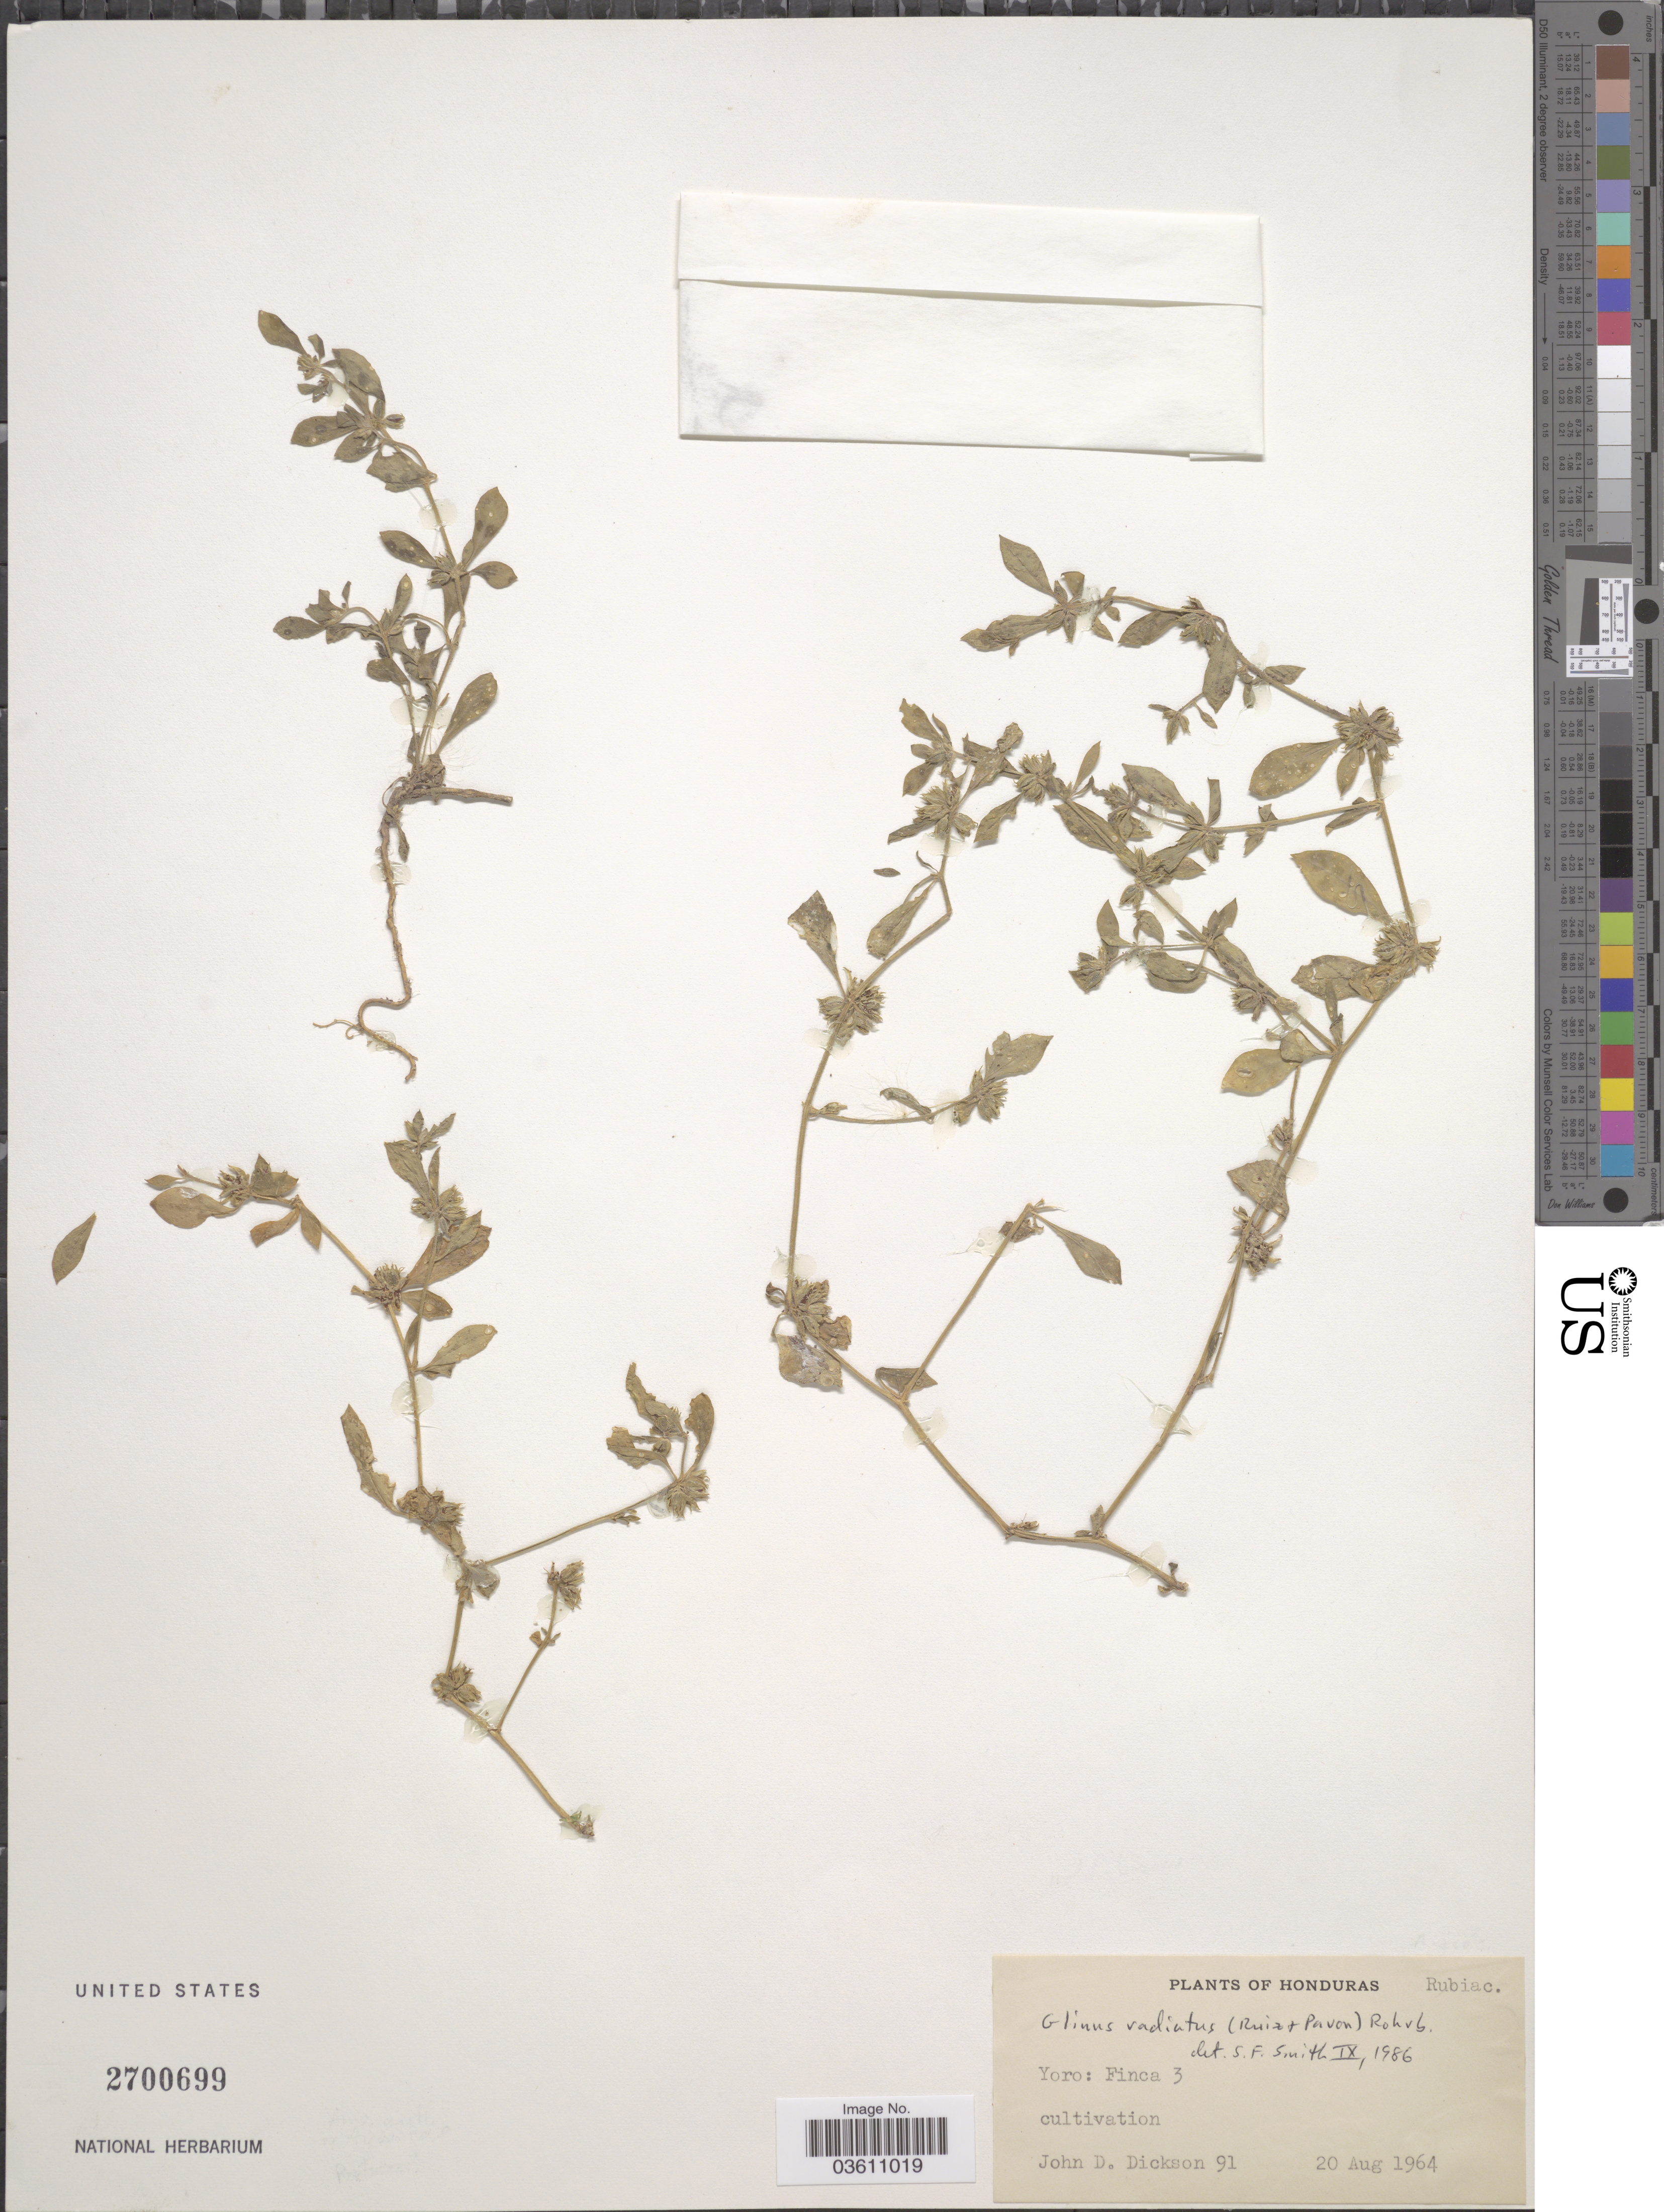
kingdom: Plantae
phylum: Tracheophyta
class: Magnoliopsida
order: Caryophyllales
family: Molluginaceae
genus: Glinus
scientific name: Glinus radiatus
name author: (Ruiz & Pav.) Rohrb.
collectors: J. Dickson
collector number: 91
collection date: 1964-08-20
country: Honduras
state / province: Yoro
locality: Finca 3.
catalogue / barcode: US 2700699